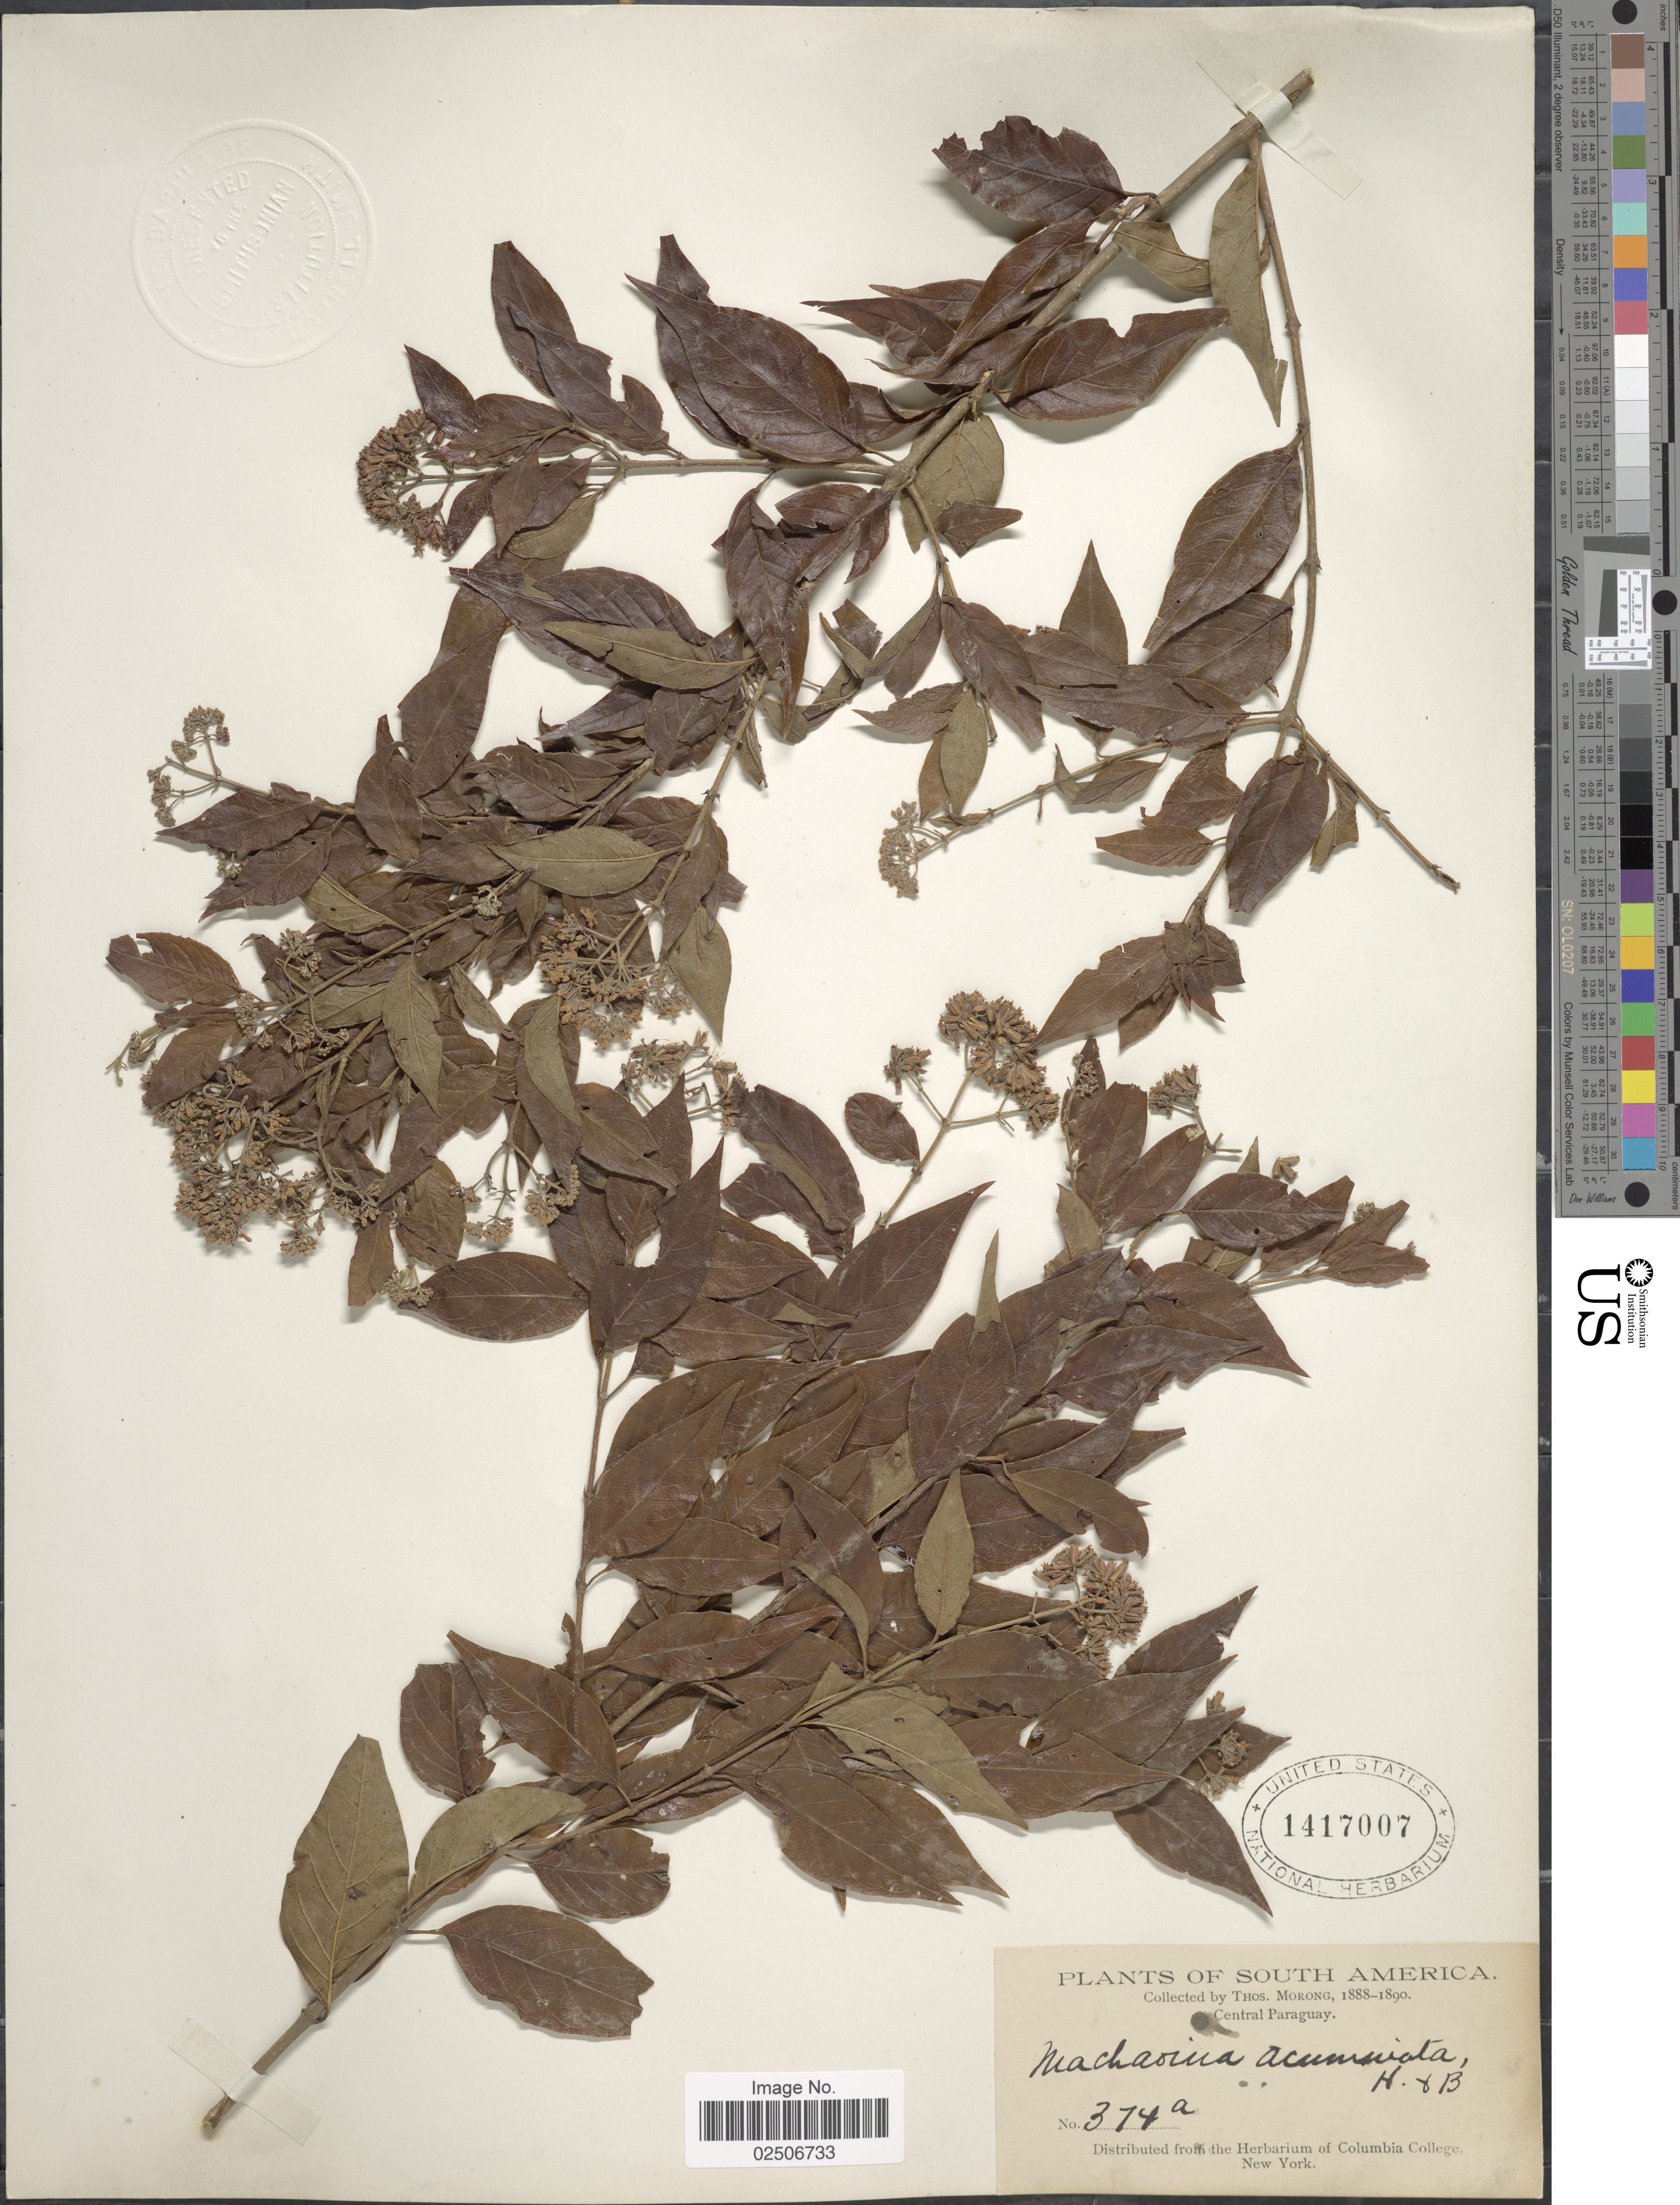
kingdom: Plantae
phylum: Tracheophyta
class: Magnoliopsida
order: Gentianales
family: Rubiaceae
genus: Machaonia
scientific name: Machaonia brasiliensis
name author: (Hoffmanns. ex Humb.) Cham. & Schltdl.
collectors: ex herb. T. Morong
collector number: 374a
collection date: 1888/1890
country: Paraguay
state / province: Central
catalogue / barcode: US 1417007